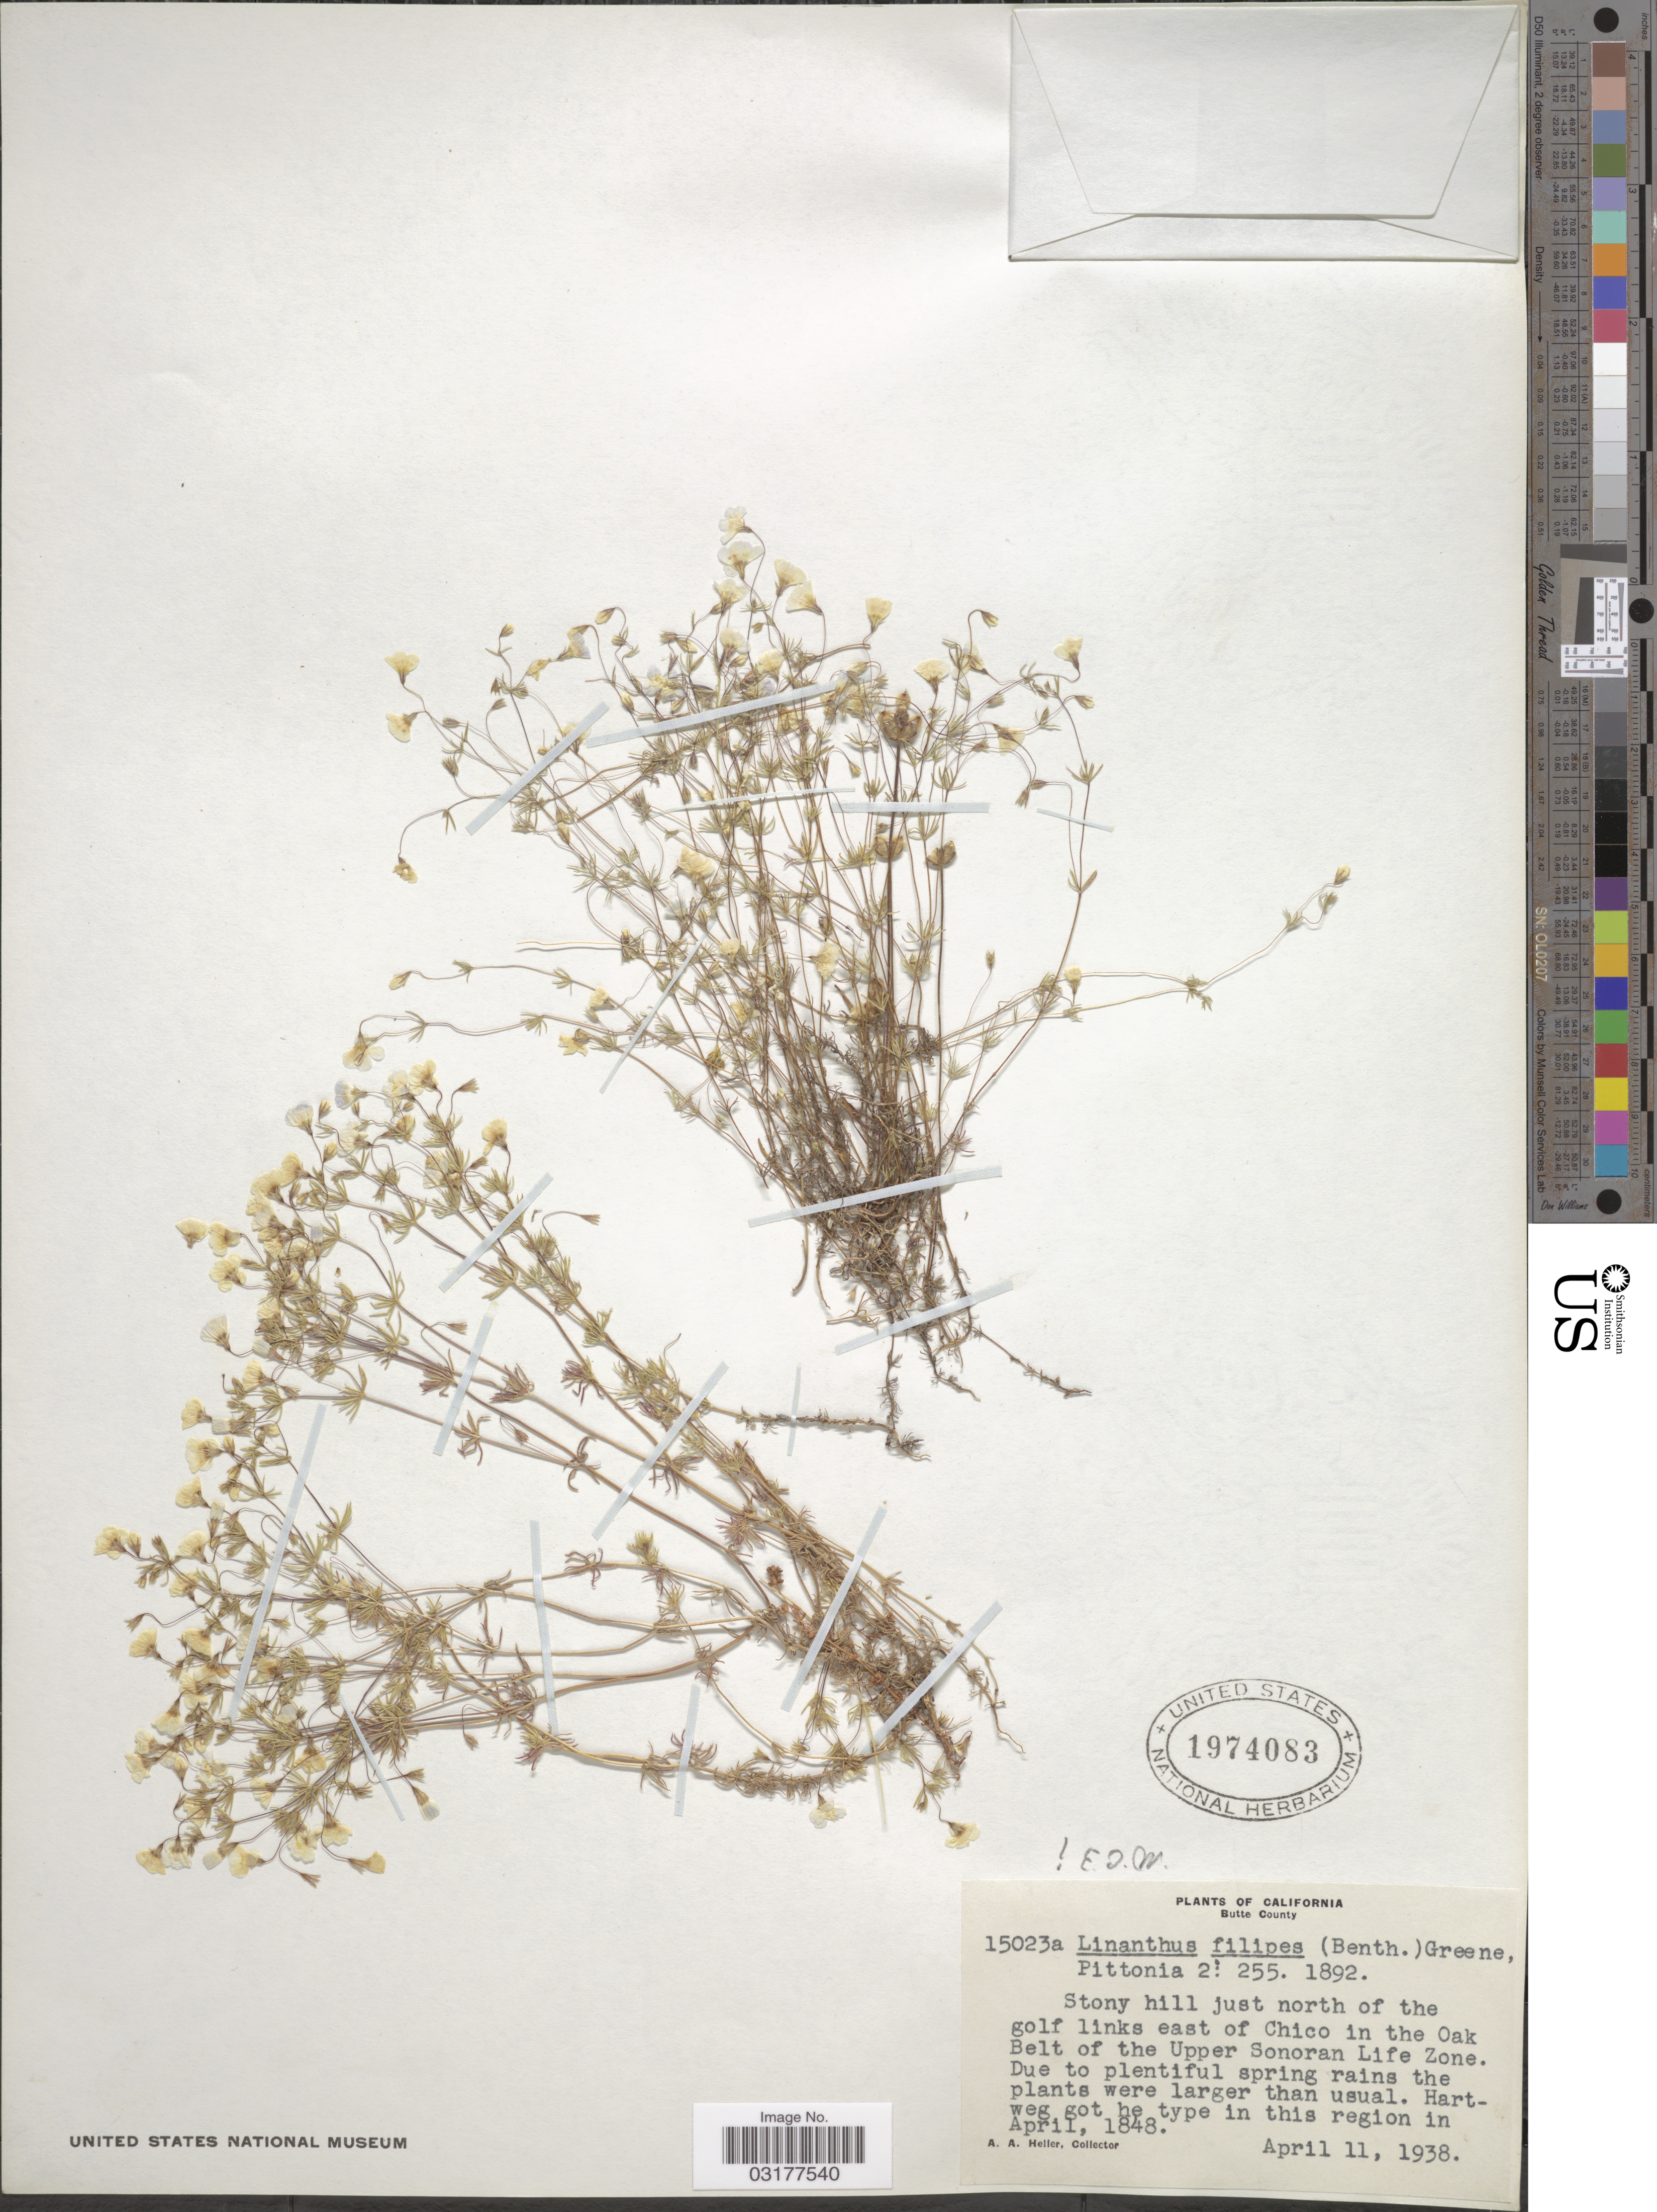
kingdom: Plantae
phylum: Tracheophyta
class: Magnoliopsida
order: Ericales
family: Polemoniaceae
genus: Leptosiphon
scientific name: Leptosiphon filipes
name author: (Benth.) J.M. Porter & L.A. Johnson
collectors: A. A. Heller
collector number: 15023a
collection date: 1938-04-11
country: United States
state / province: California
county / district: Butte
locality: Butte County. Stony hill just north of the golf links east of Chico in the Oak Belt of the Upper Sonoran Life Zone.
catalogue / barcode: US 1974083